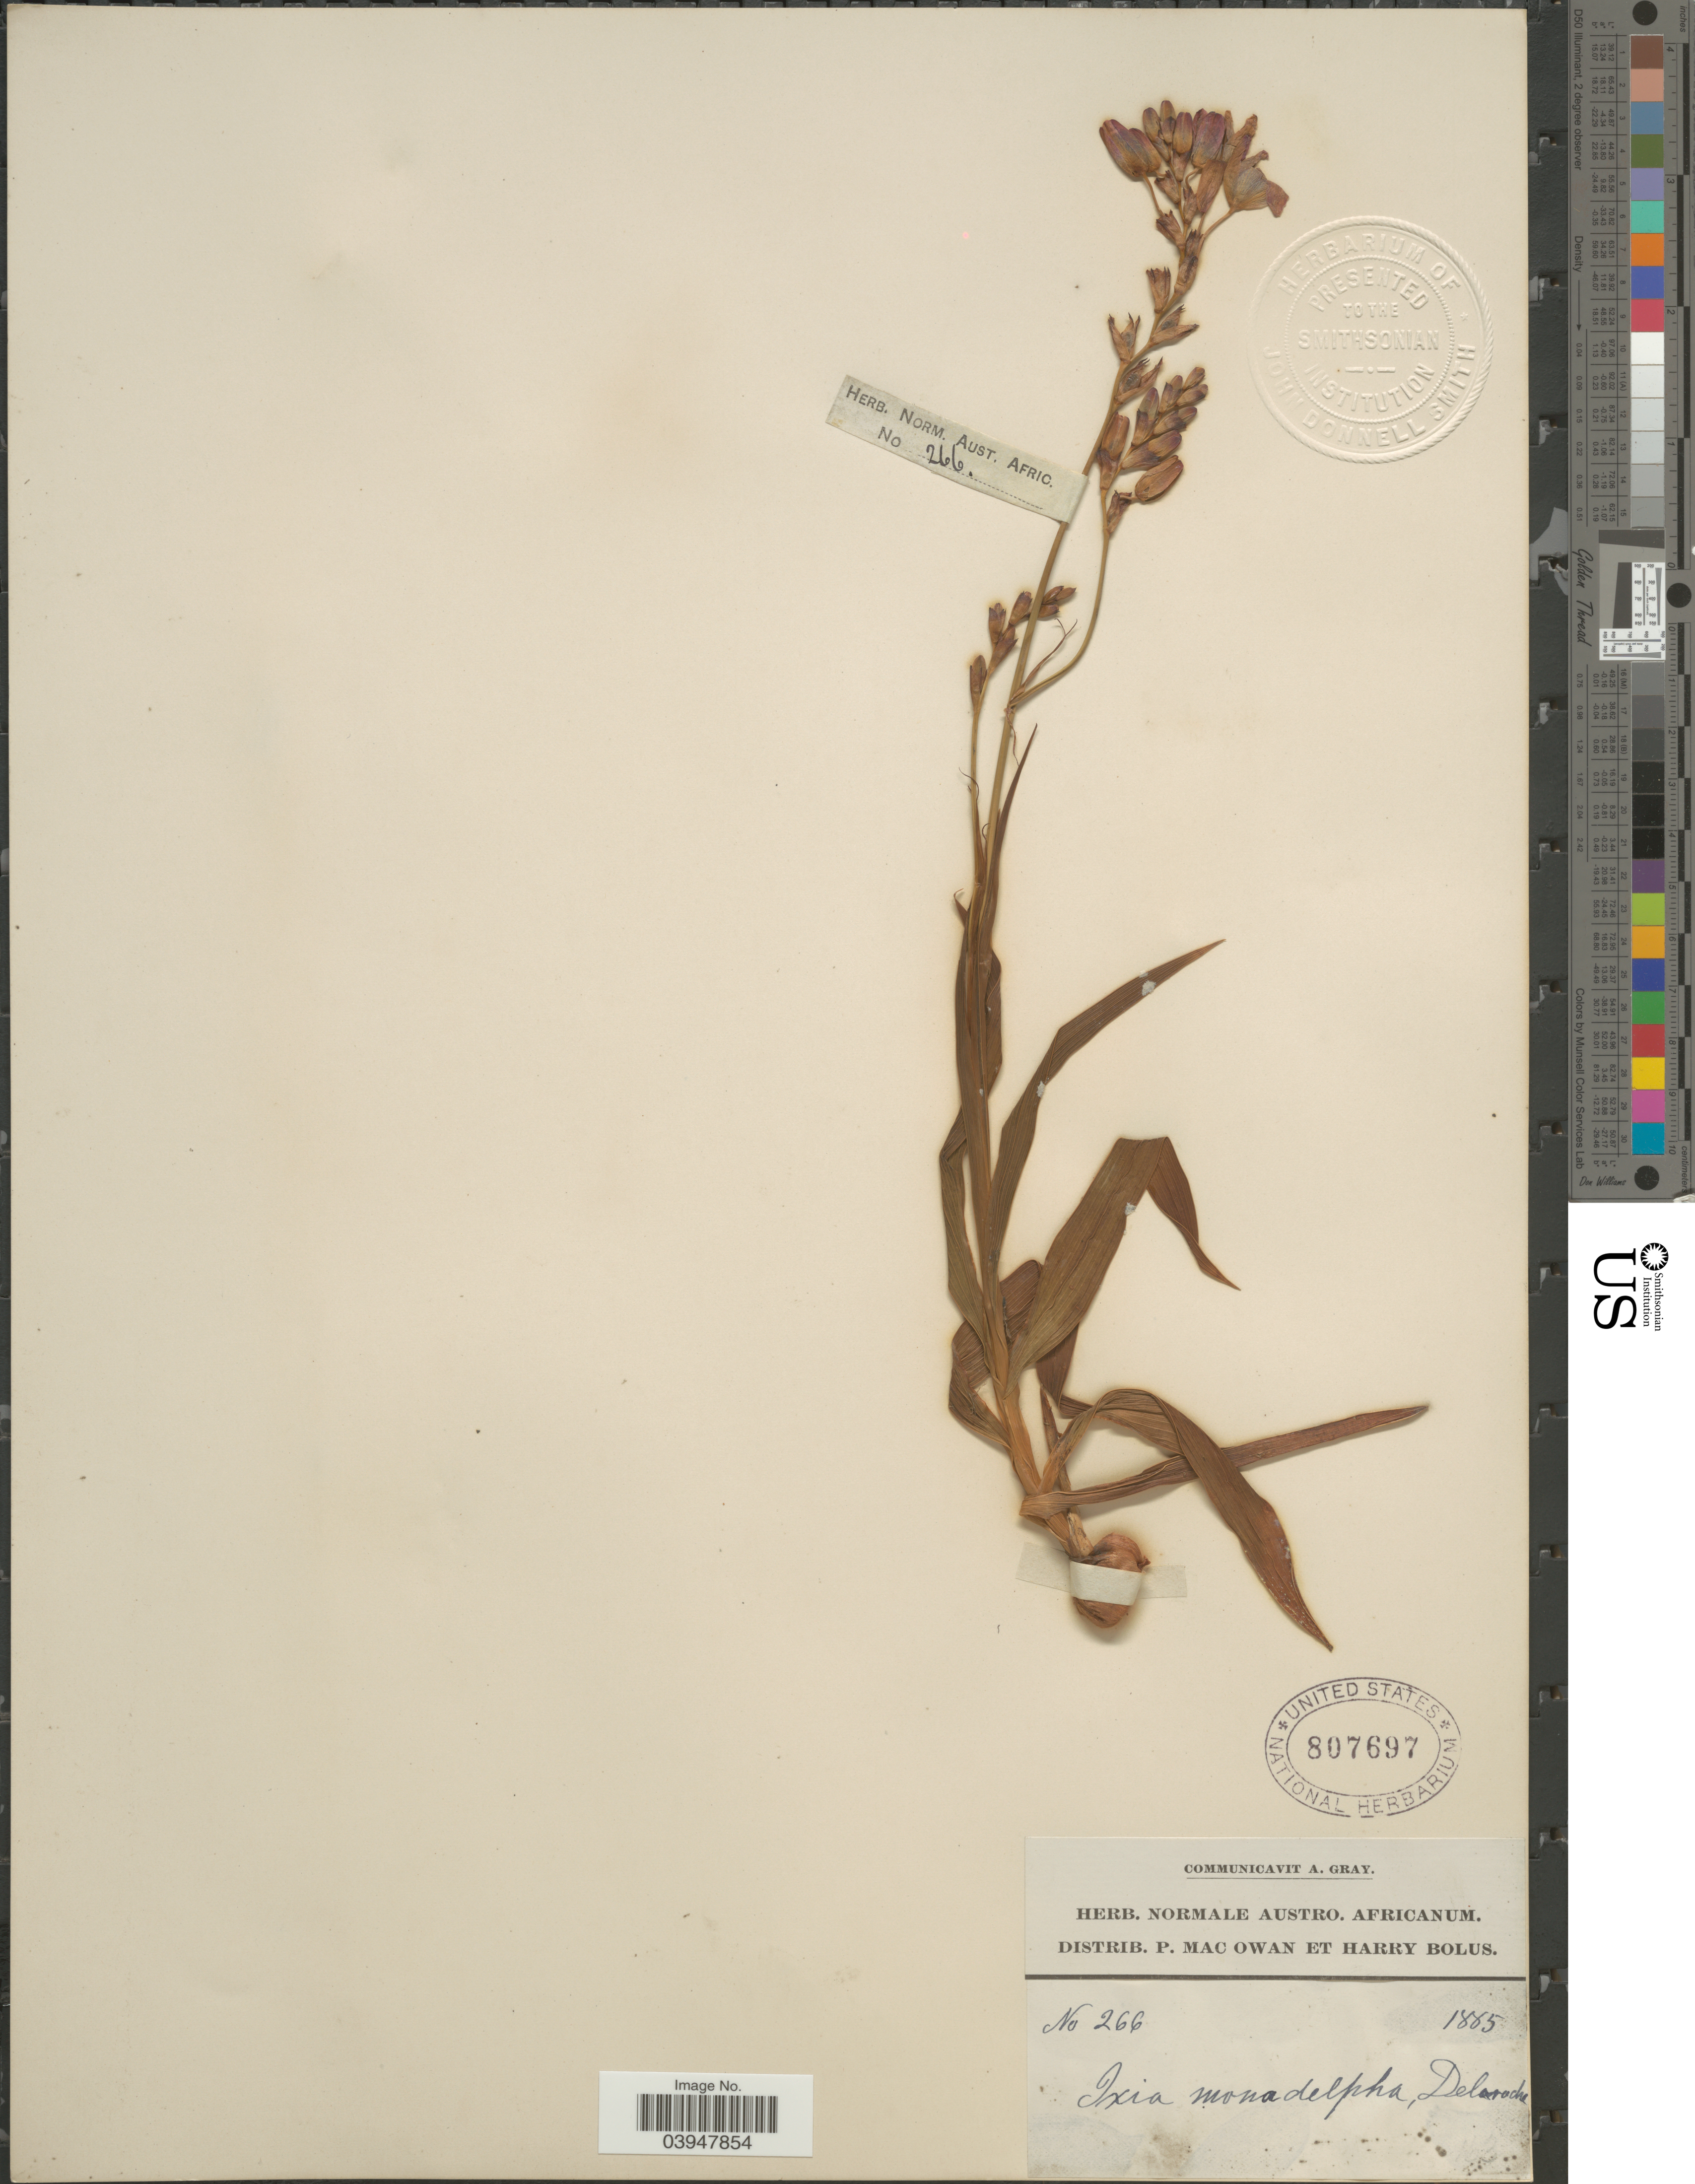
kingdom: Plantae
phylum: Tracheophyta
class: Liliopsida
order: Asparagales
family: Iridaceae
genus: Ixia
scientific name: Ixia monadelpha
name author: D. Delaroche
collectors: P. MacOwan & H. Bolus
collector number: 266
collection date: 1885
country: South Africa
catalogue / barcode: US 807697